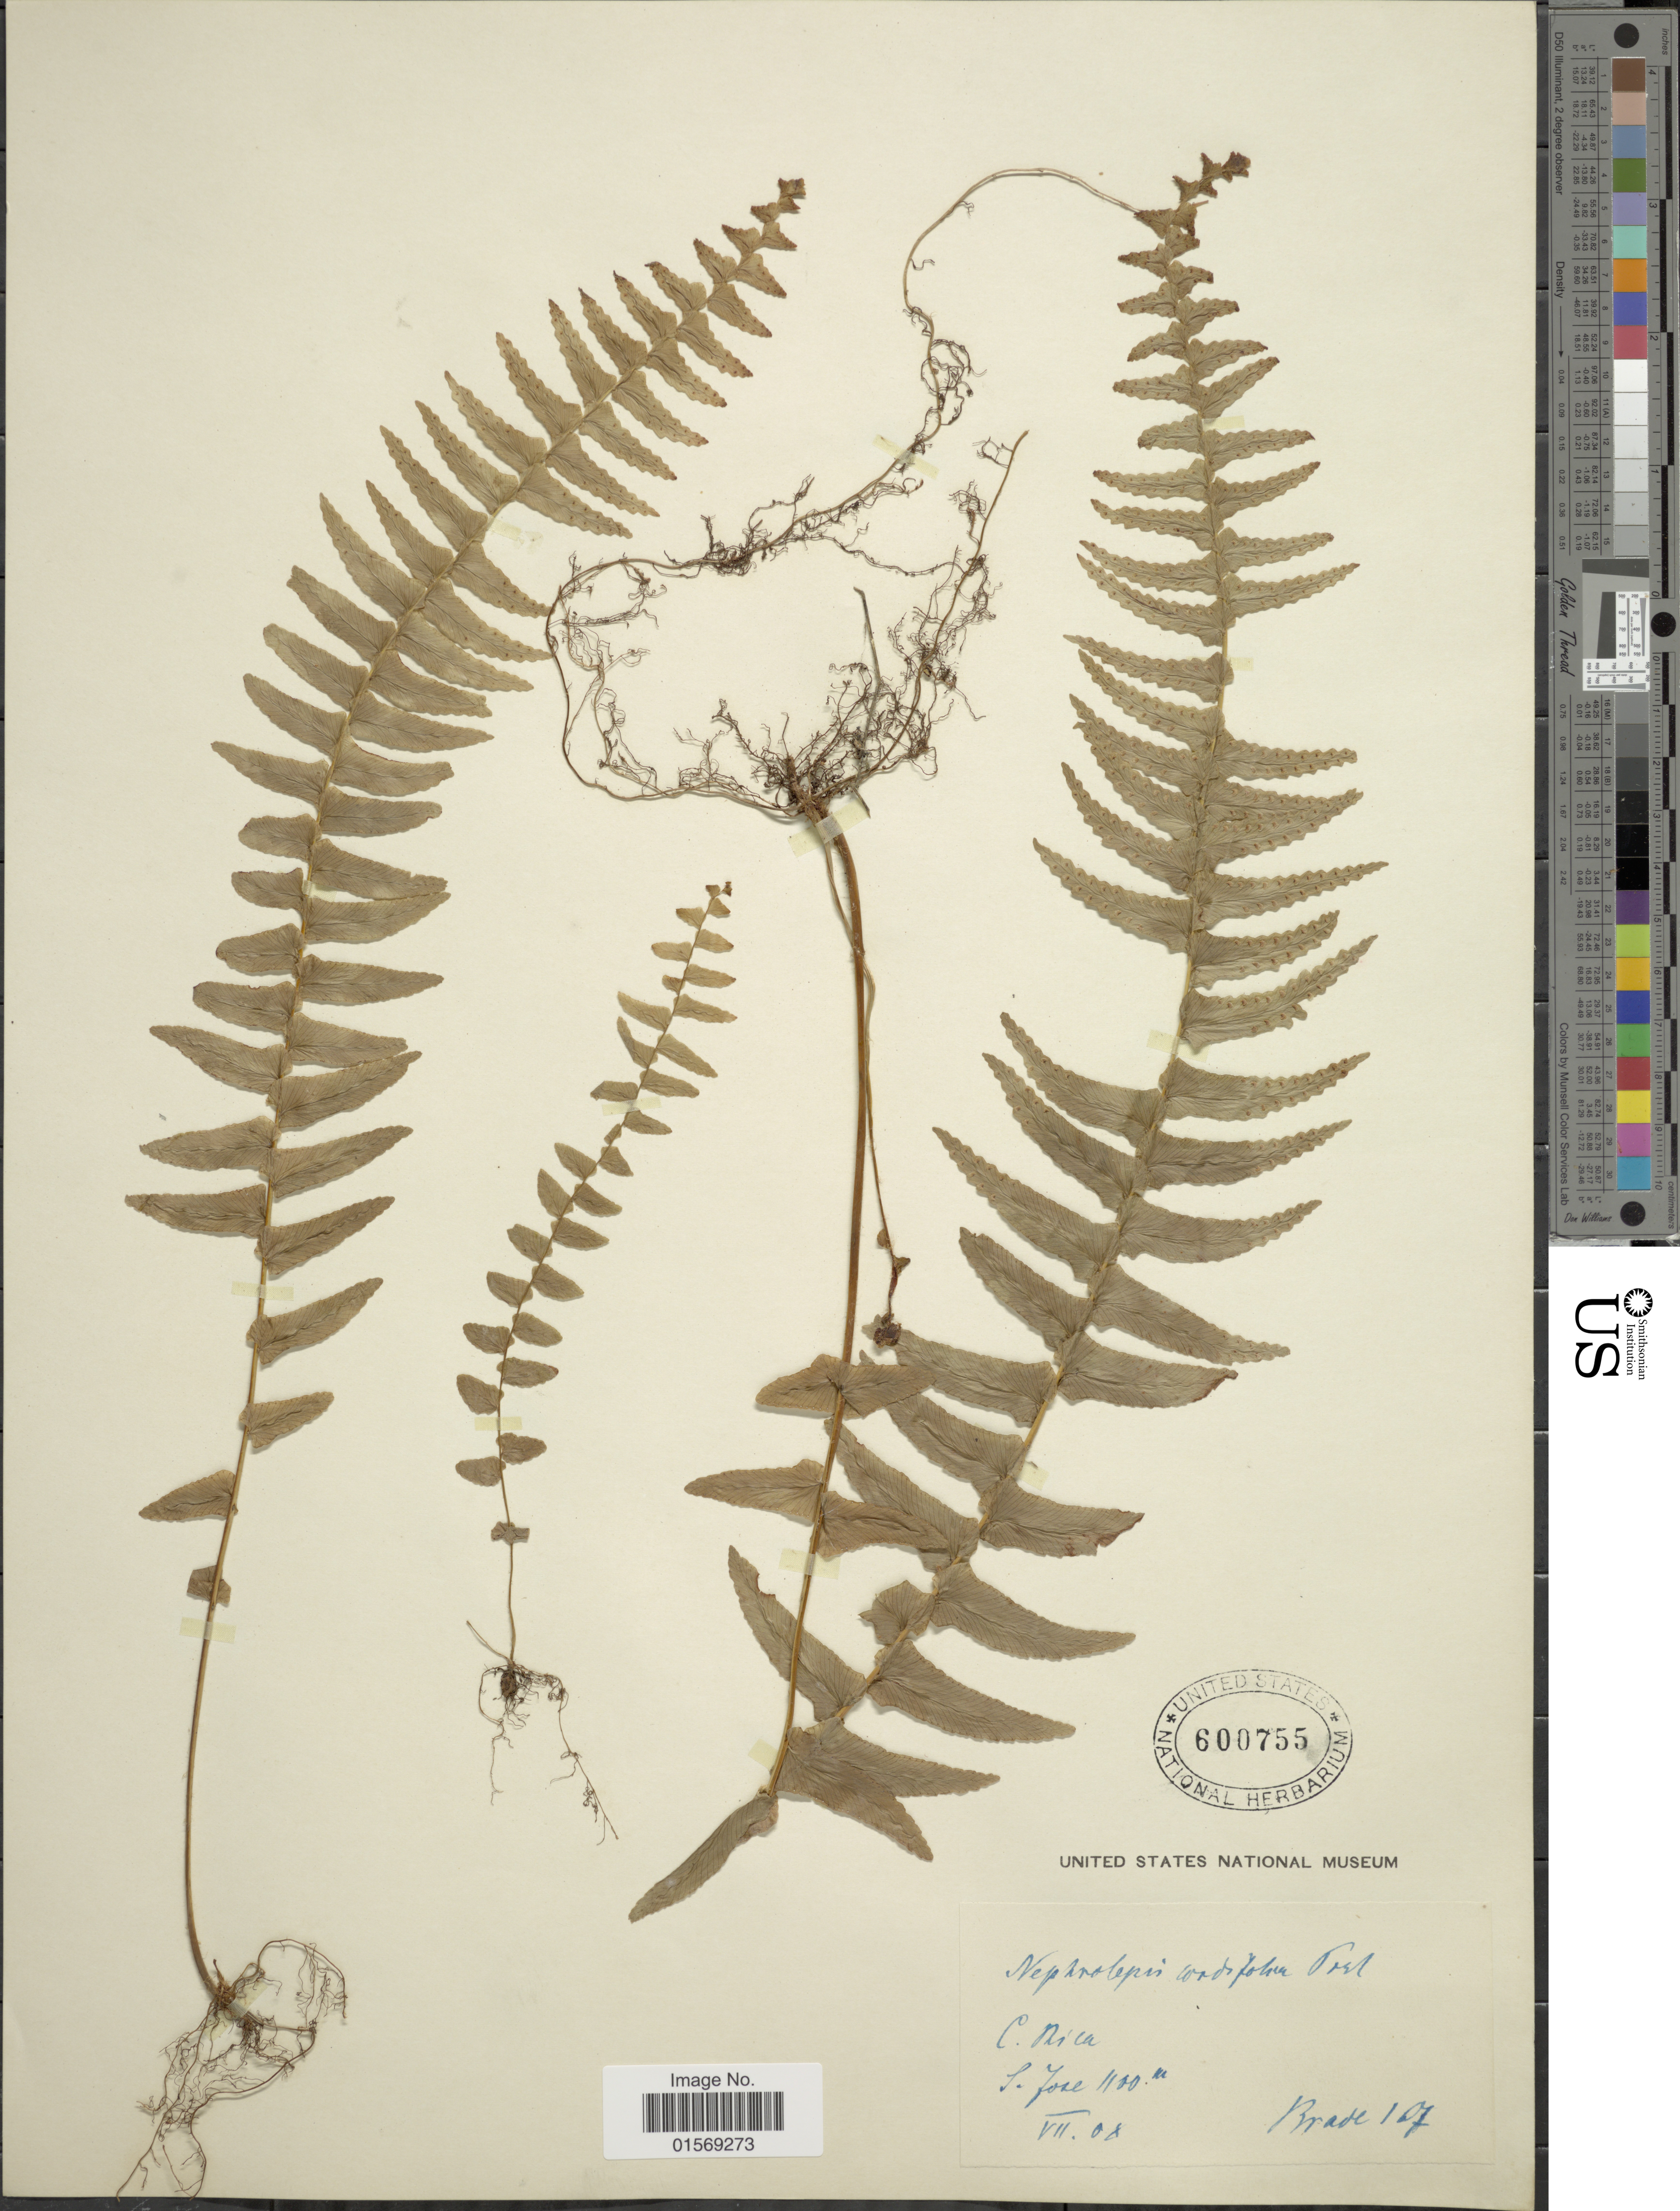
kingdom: Plantae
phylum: Tracheophyta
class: Polypodiopsida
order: Polypodiales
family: Nephrolepidaceae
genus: Nephrolepis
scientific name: Nephrolepis undulata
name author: J. Sm.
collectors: -- Brade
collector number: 107*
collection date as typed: Transcribed d/m/y: /7/8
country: Costa Rica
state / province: San José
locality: C. Rica. S. Jose.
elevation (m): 1100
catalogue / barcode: US 600755